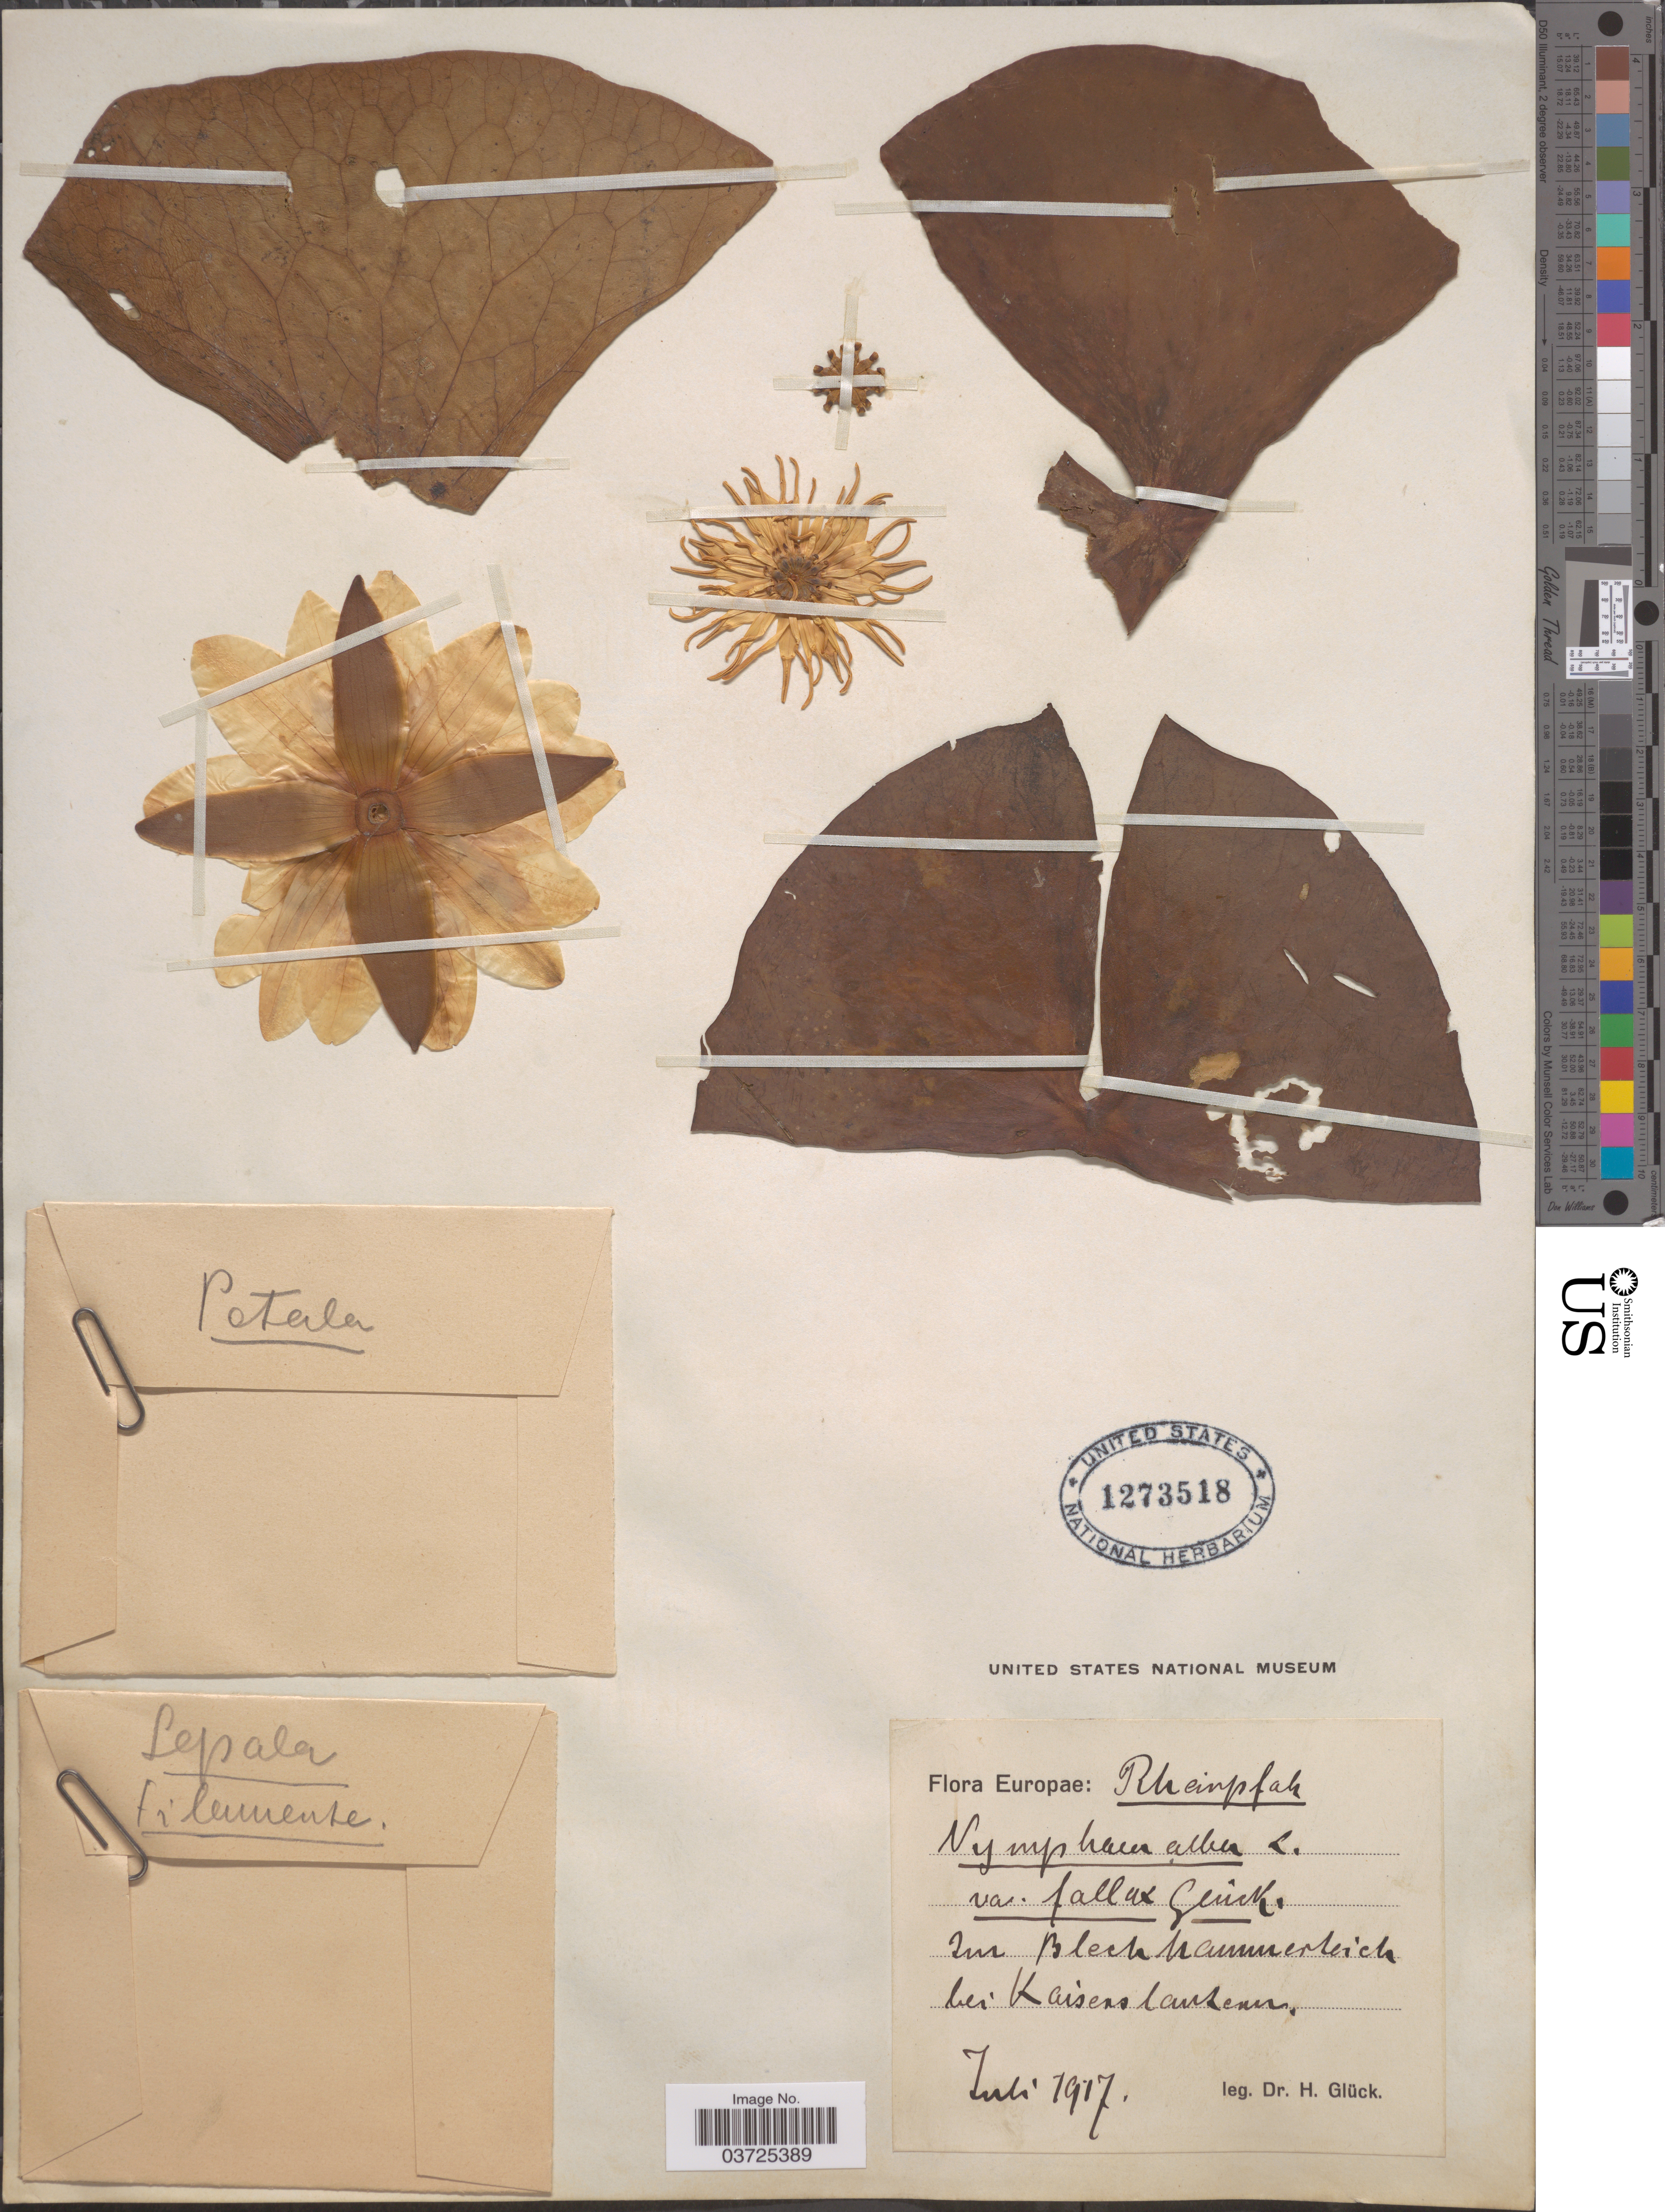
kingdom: Plantae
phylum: Tracheophyta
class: Magnoliopsida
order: Nymphaeales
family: Nymphaeaceae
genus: Nymphaea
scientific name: Nymphaea alba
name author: L.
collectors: H. Glück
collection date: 1917-07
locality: Europae: Rheinpfah. Im Bleckhaumerbich bei Kaisenlanzenn. [interpreted]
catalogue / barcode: US 1273518